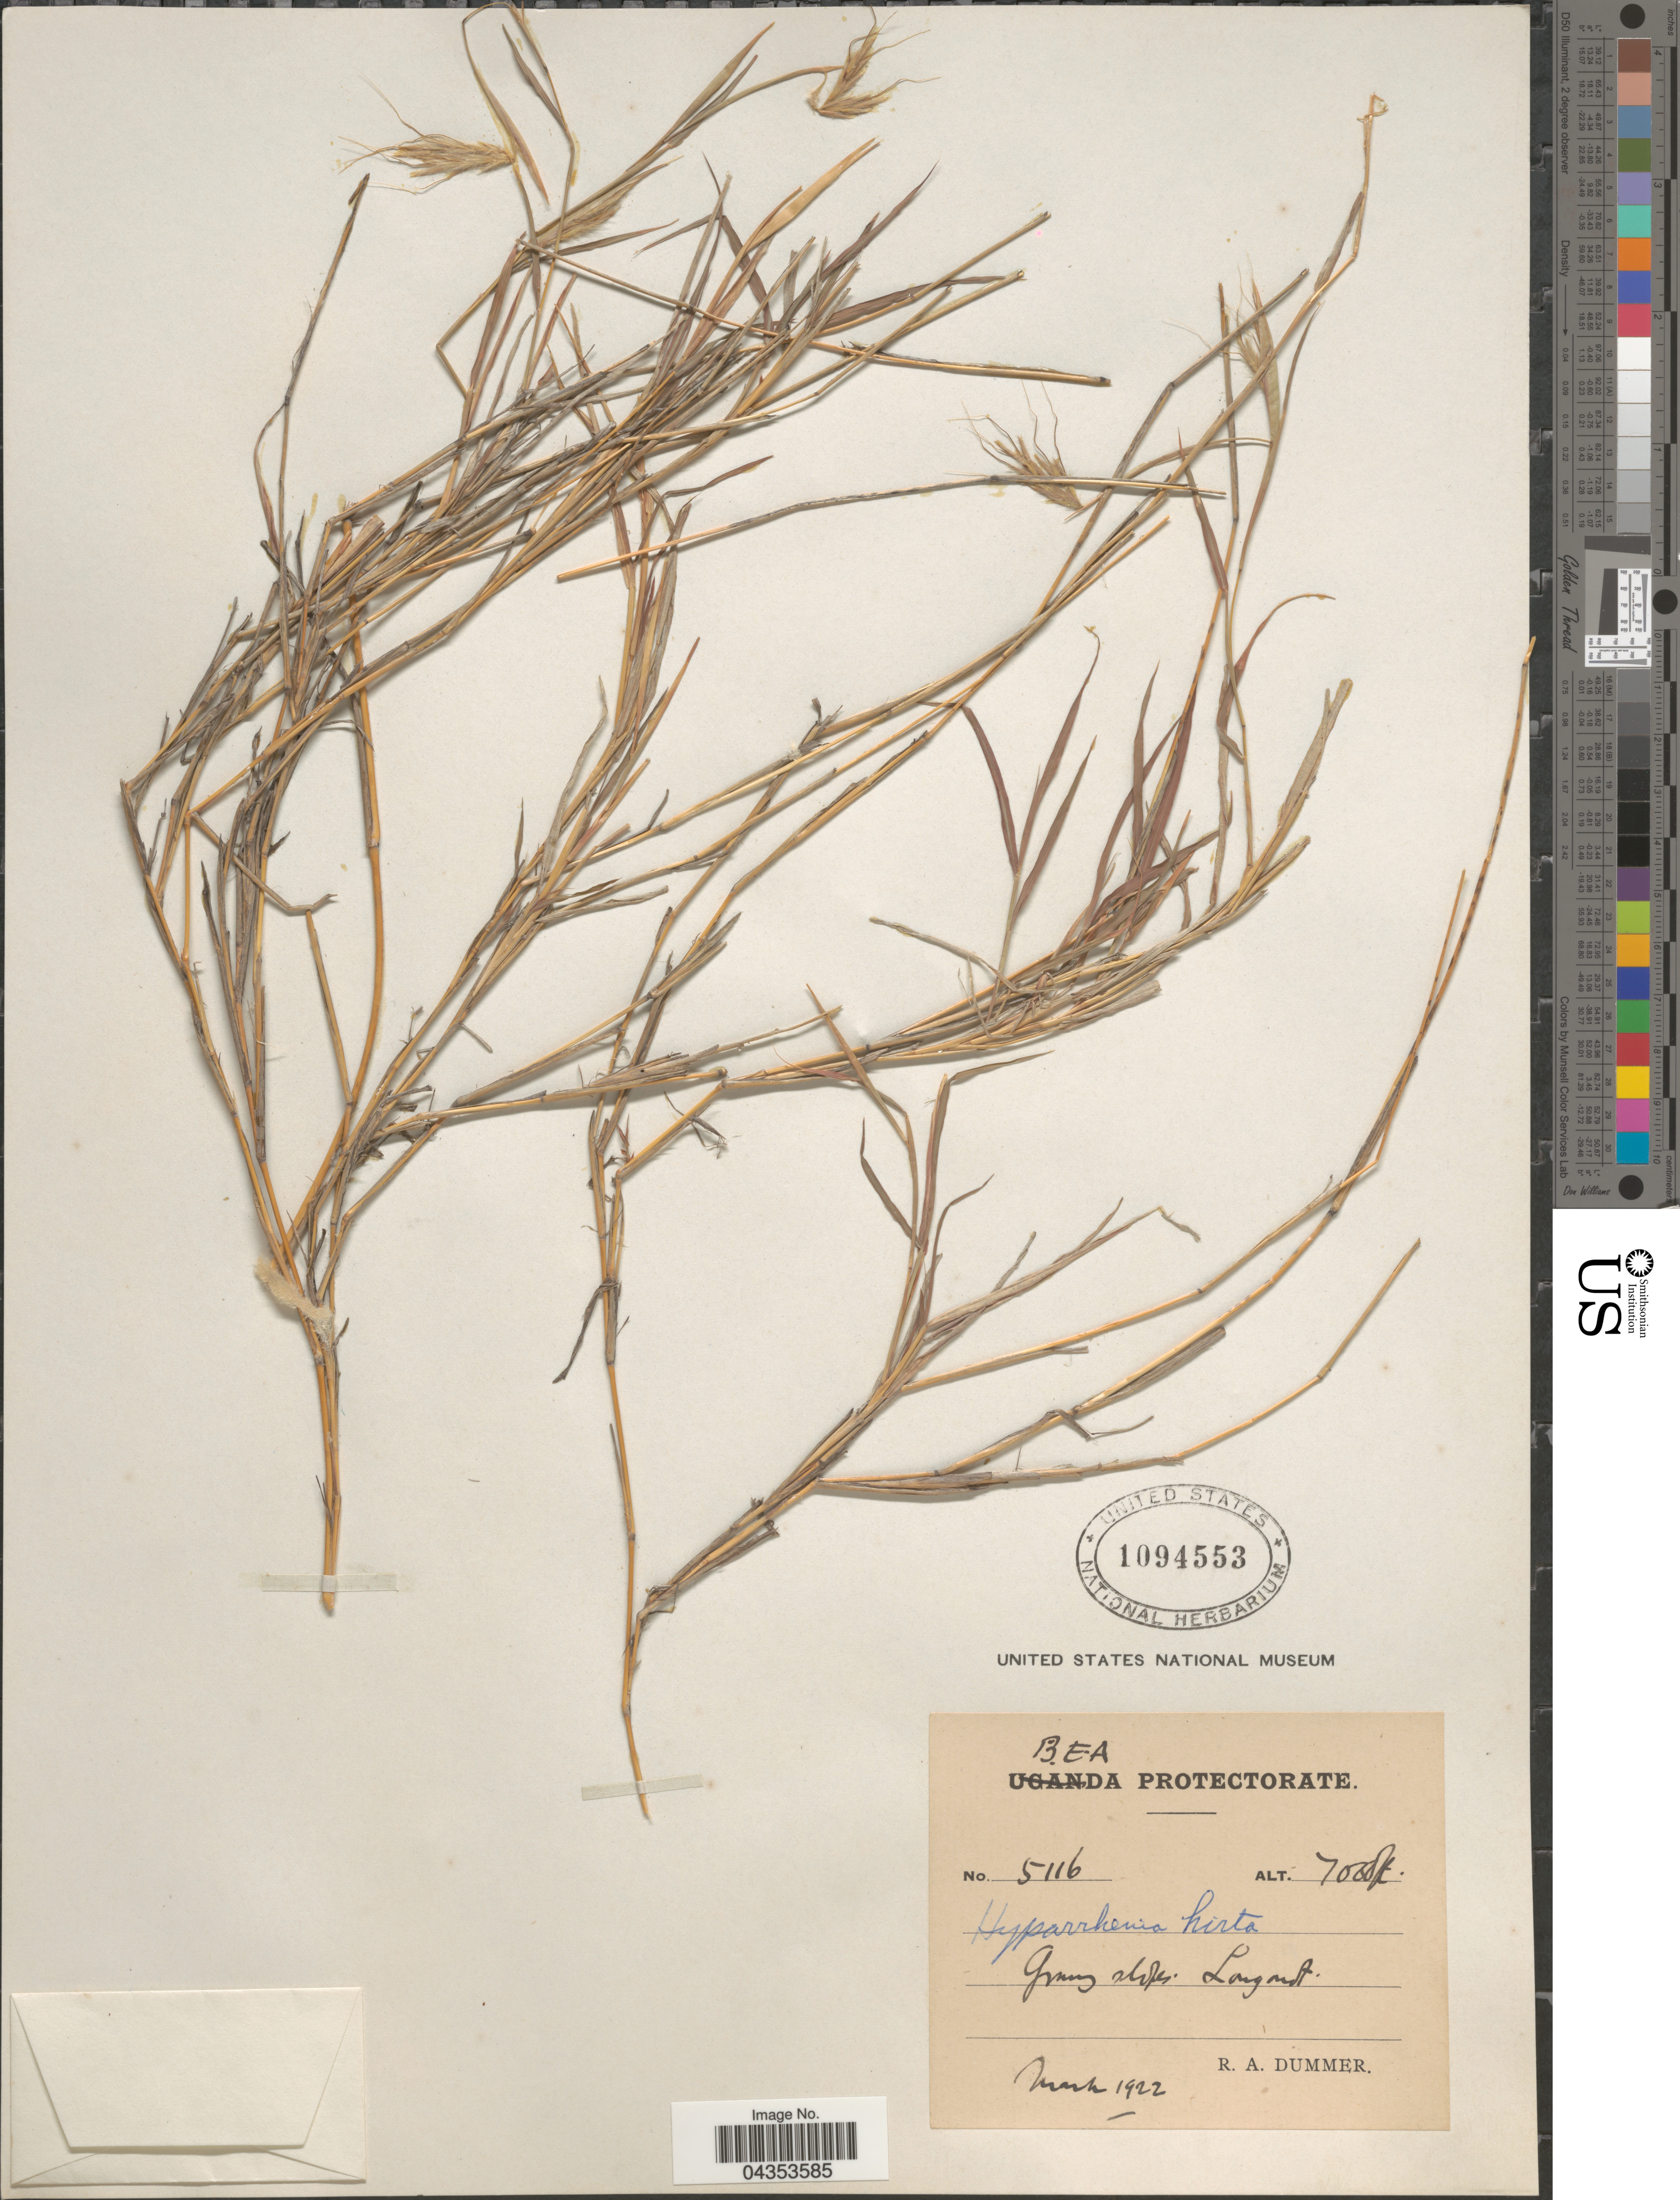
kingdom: Plantae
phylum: Tracheophyta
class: Liliopsida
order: Poales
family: Poaceae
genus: Hyparrhenia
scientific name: Hyparrhenia hirta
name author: (L.) Stapf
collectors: R. Dümmer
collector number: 5116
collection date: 1922-03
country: Kenya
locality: B.E.A. Protectorate. Grassy slopes. Longonot.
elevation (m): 2134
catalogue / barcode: US 1094553